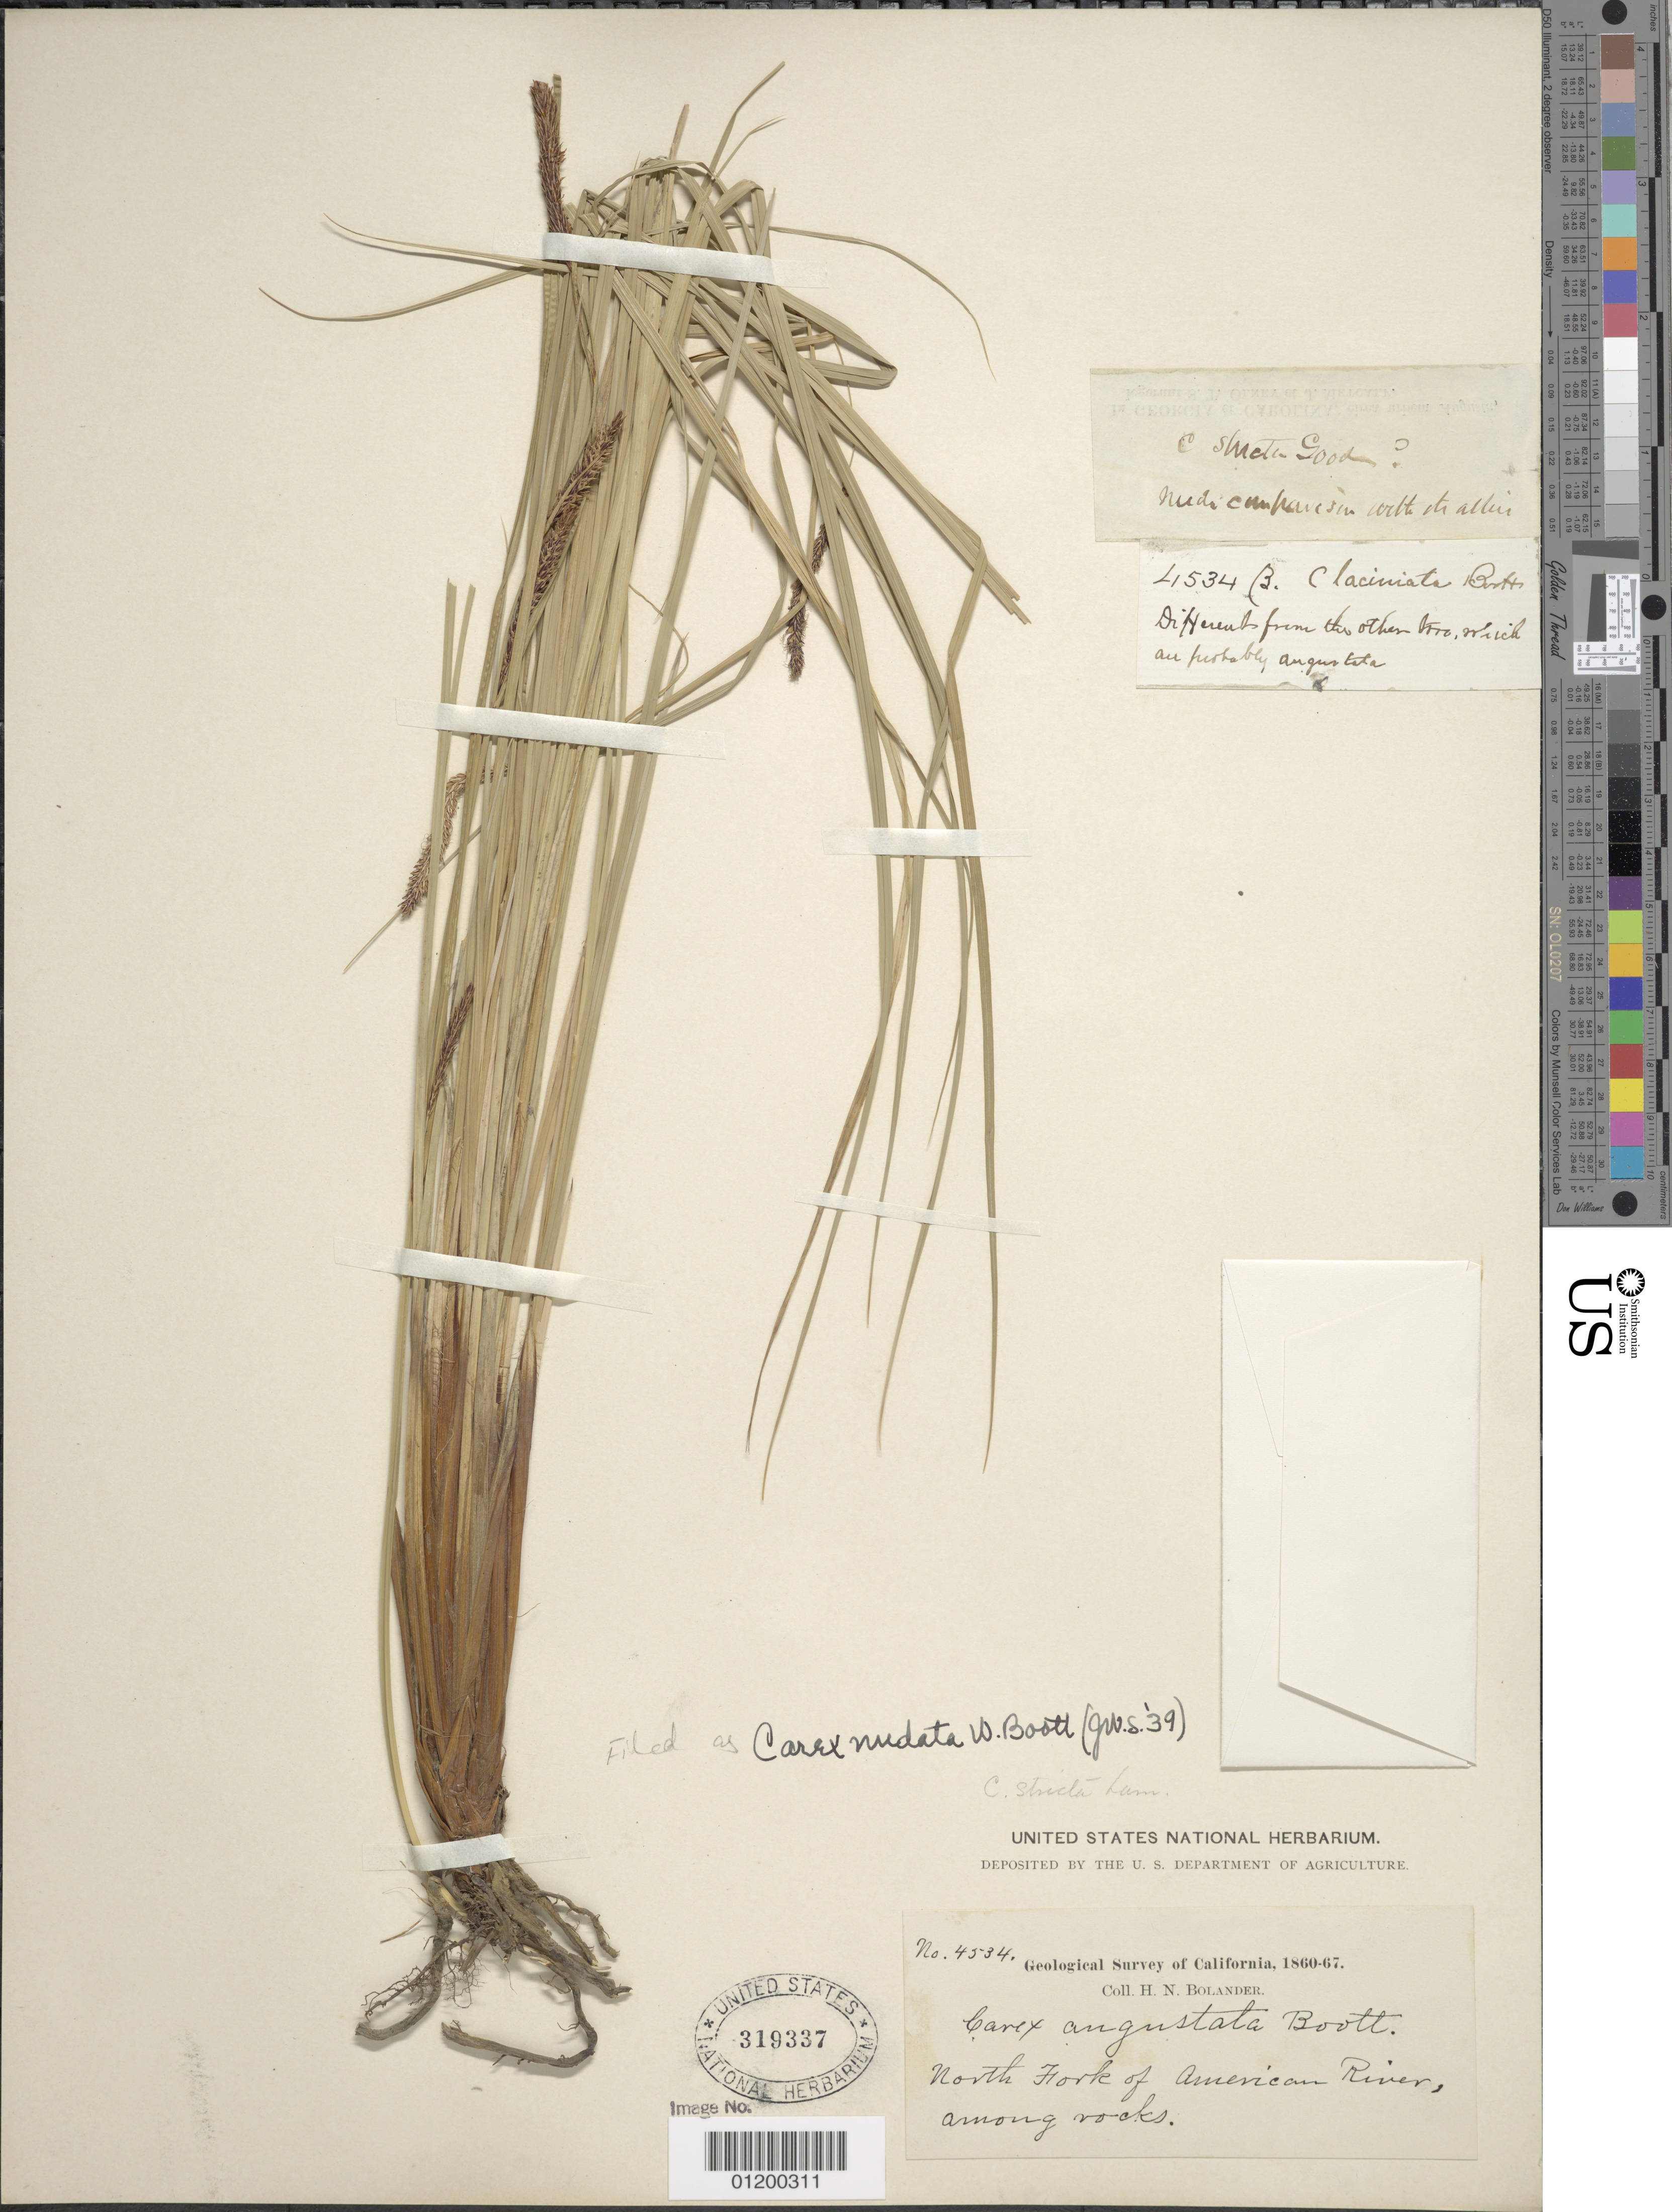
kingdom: Plantae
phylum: Tracheophyta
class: Liliopsida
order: Poales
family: Cyperaceae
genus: Carex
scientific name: Carex nudata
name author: W. Boott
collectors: H. Bolander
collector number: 4534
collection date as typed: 1860 to -- --- 1867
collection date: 1860/1867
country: United States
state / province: California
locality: North fork of American River.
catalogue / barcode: US 319337